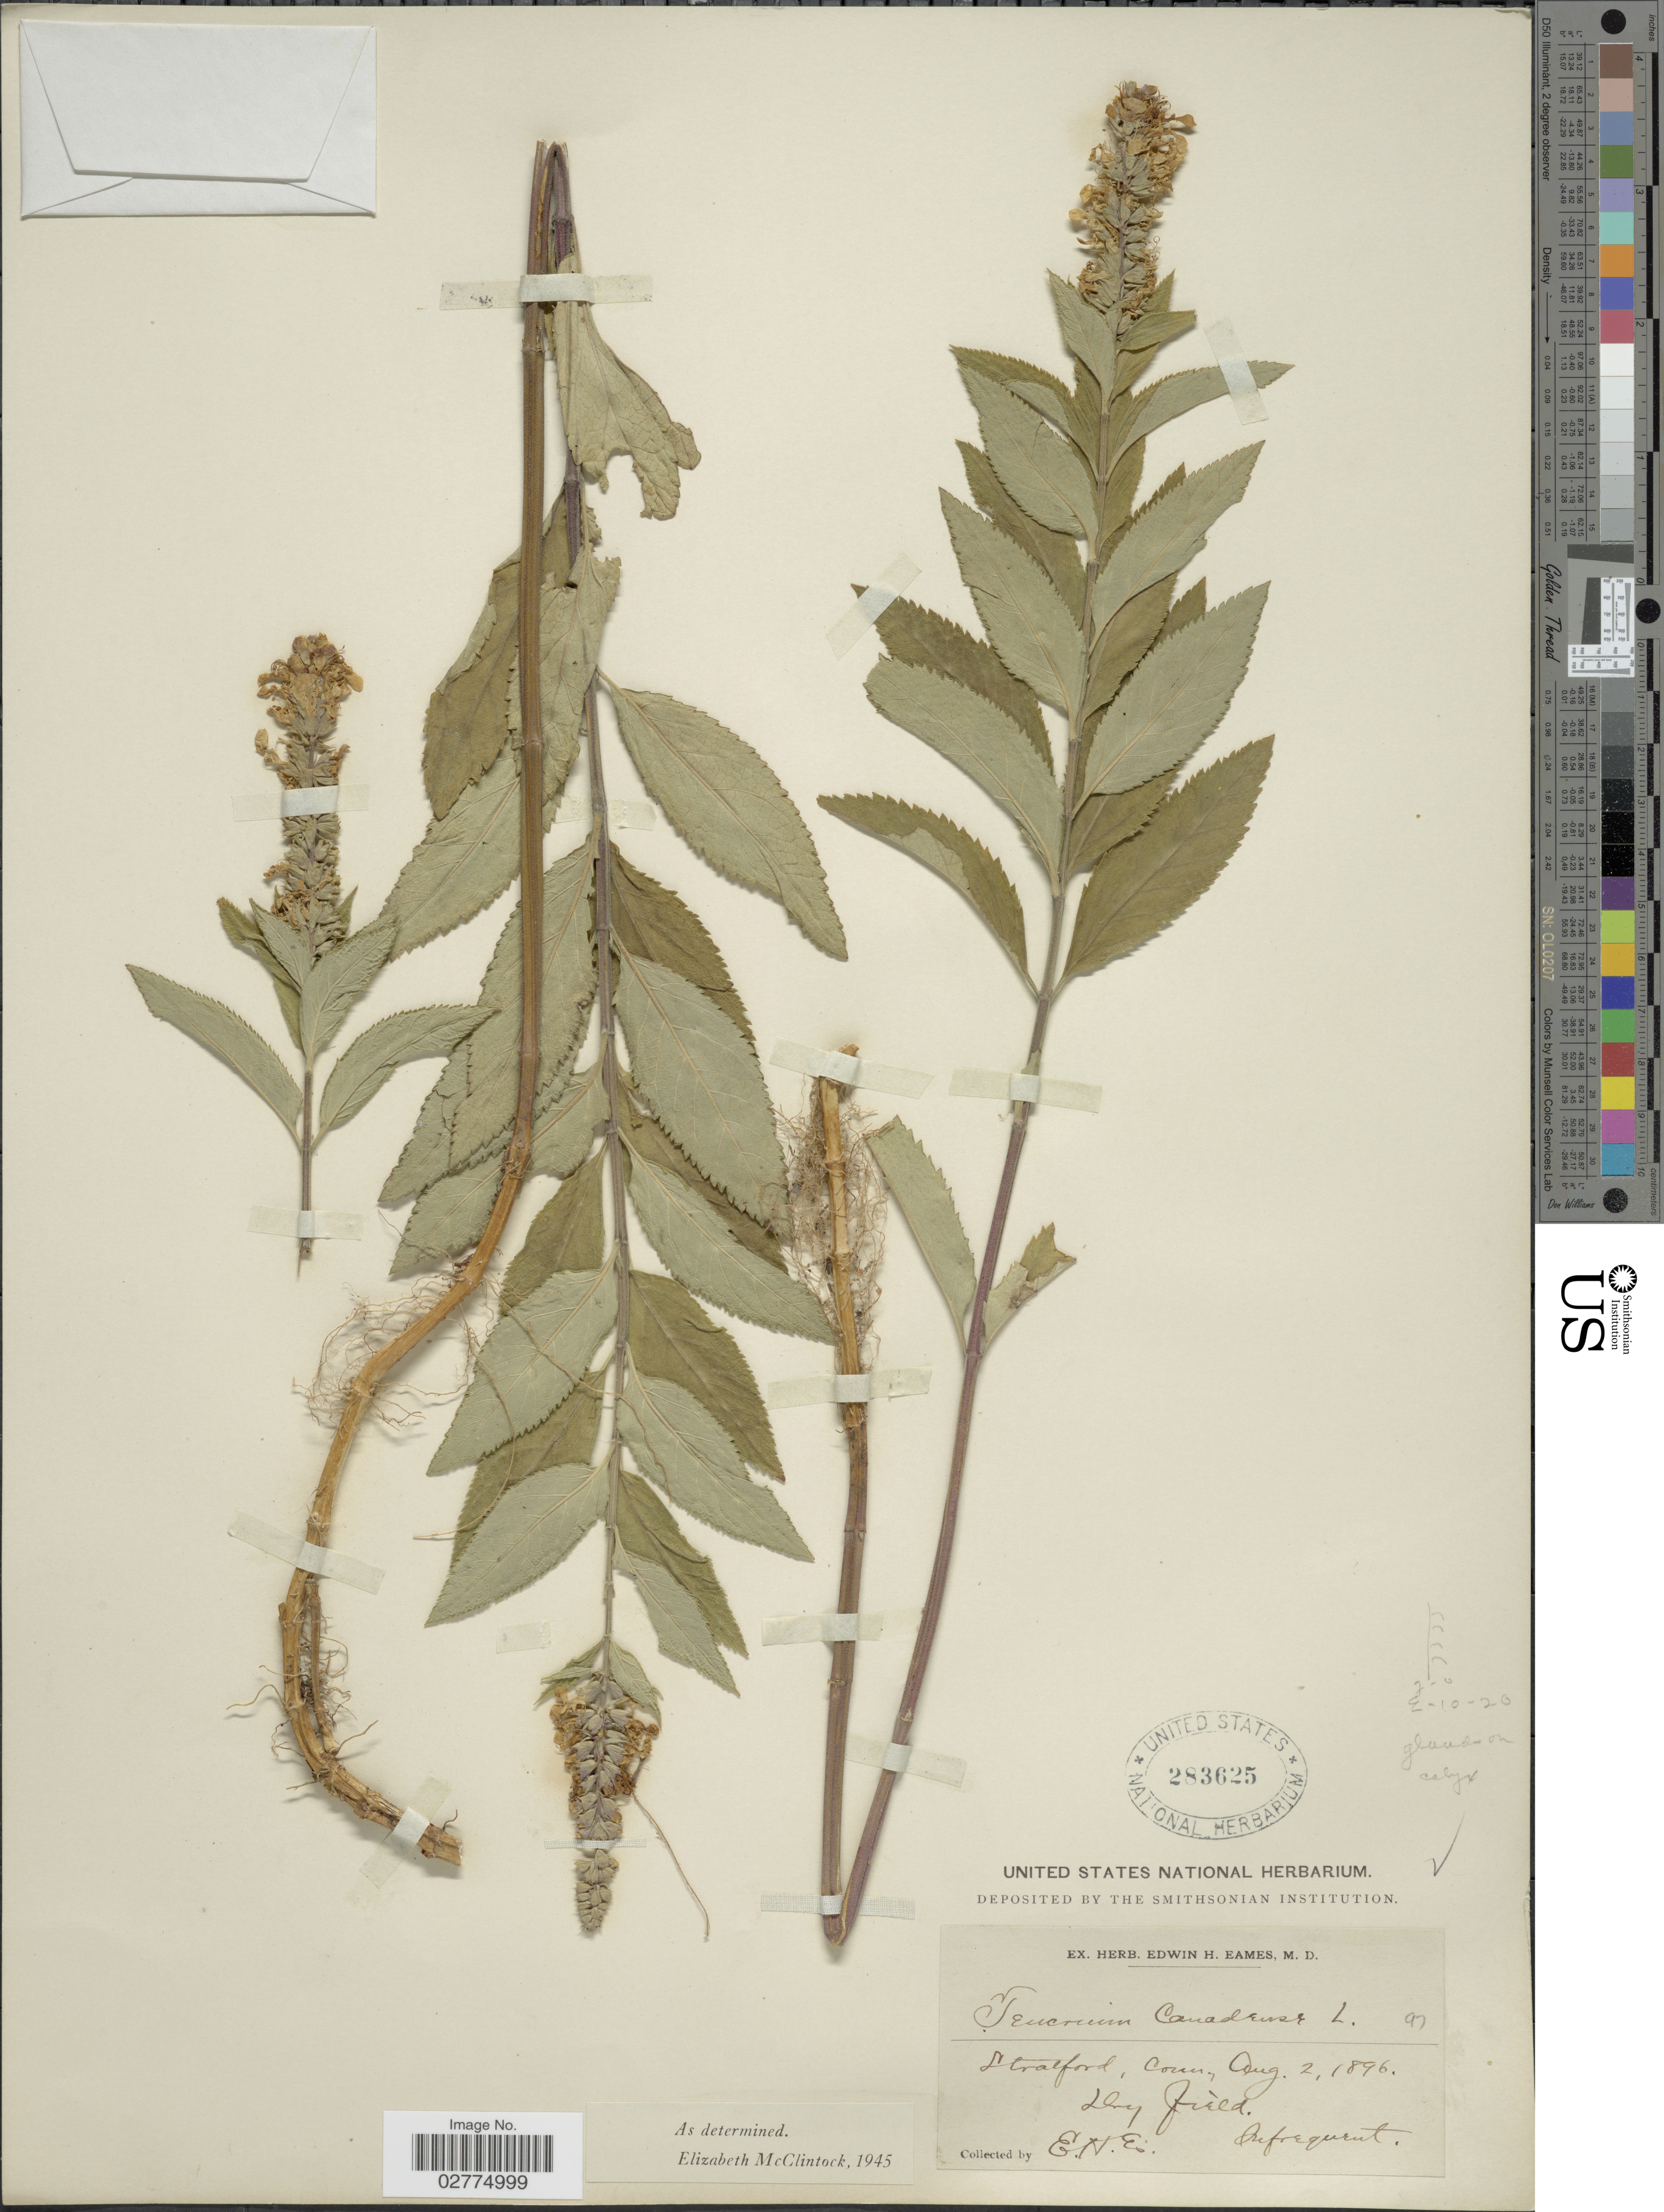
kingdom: Plantae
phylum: Tracheophyta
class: Magnoliopsida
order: Lamiales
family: Lamiaceae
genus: Teucrium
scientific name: Teucrium canadense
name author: L.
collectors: E. H. Eames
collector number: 97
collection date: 1896-08-02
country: United States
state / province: Connecticut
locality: Stratford. Dry field.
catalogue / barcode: US 283625